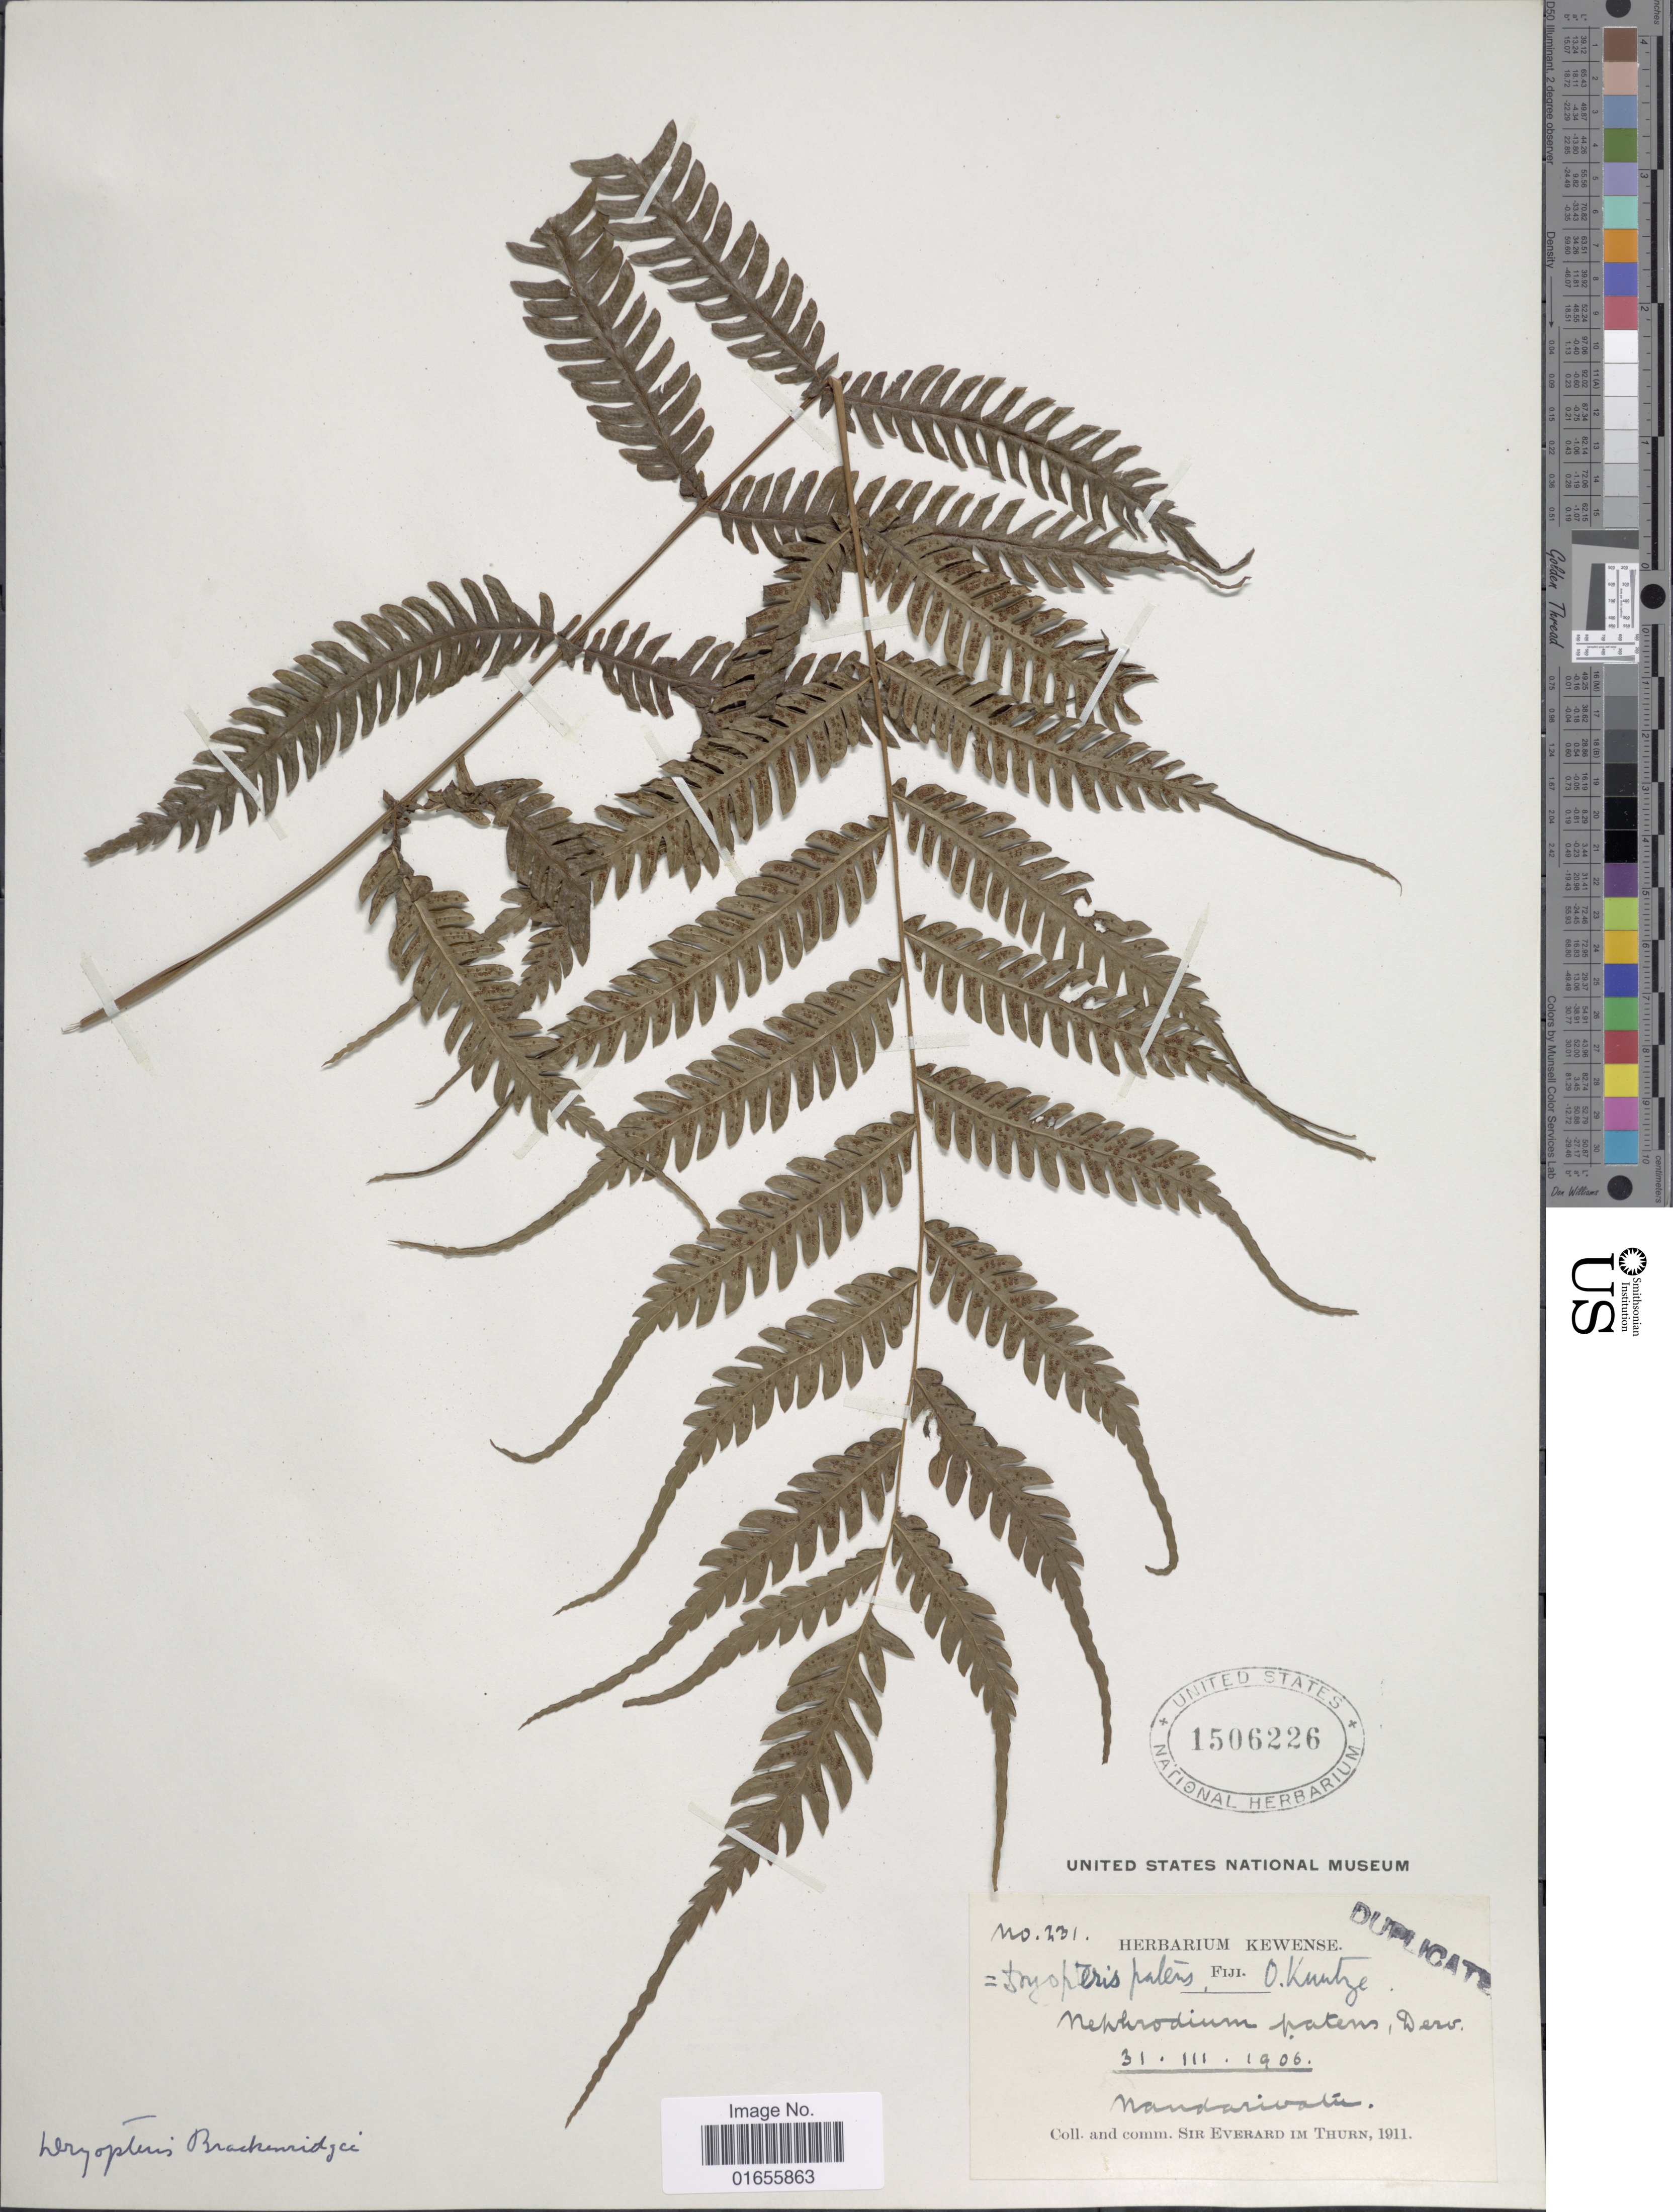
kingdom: Plantae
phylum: Tracheophyta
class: Polypodiopsida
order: Polypodiales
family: Thelypteridaceae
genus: Plesioneuron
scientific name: Plesioneuron attenuatum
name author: (Brack.) Holttum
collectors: E. F. im Thurn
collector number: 231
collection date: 1906-03-31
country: Fiji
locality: Naudarivatu.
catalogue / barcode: US 1506226